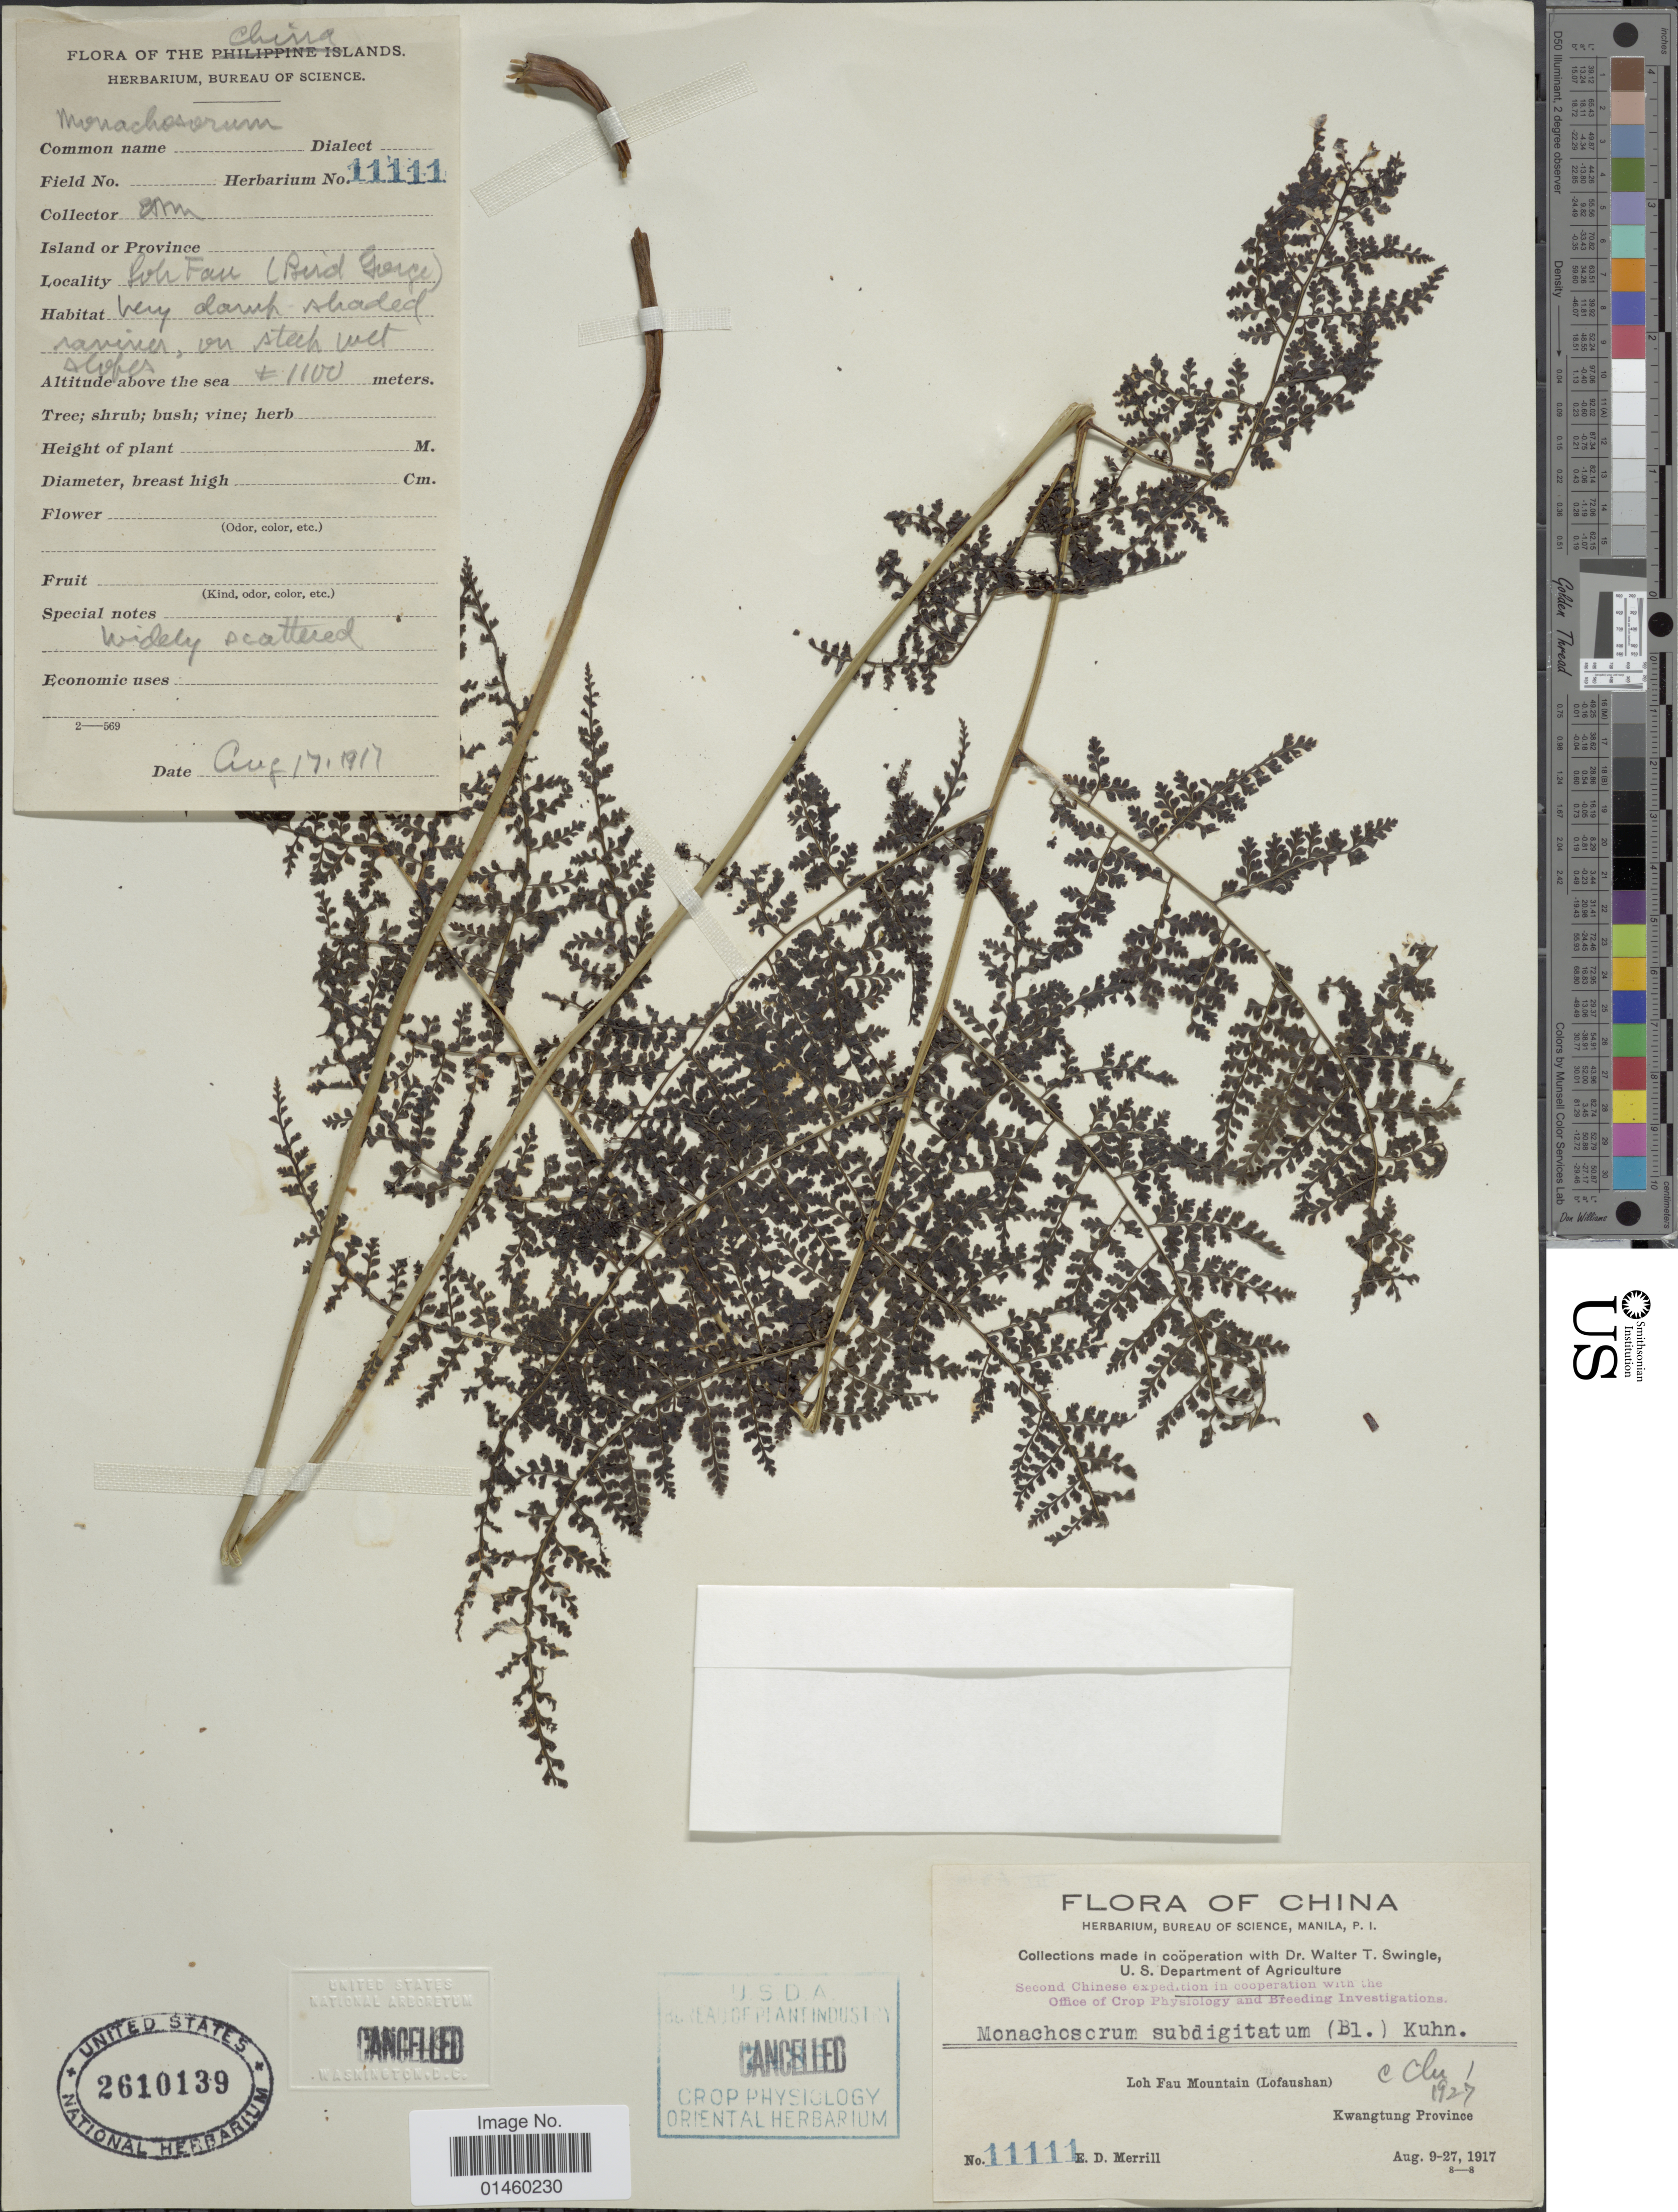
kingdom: Plantae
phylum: Tracheophyta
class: Polypodiopsida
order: Polypodiales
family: Dennstaedtiaceae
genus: Monachosorum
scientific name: Monachosorum subdigitatum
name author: (Blume) Kuhn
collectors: E. D. Merrill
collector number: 11111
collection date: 1927-08-01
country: China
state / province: Guangdong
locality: Loh Fau Mountain (Lofaushan). Kwangtung Province.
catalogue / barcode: US 2610139